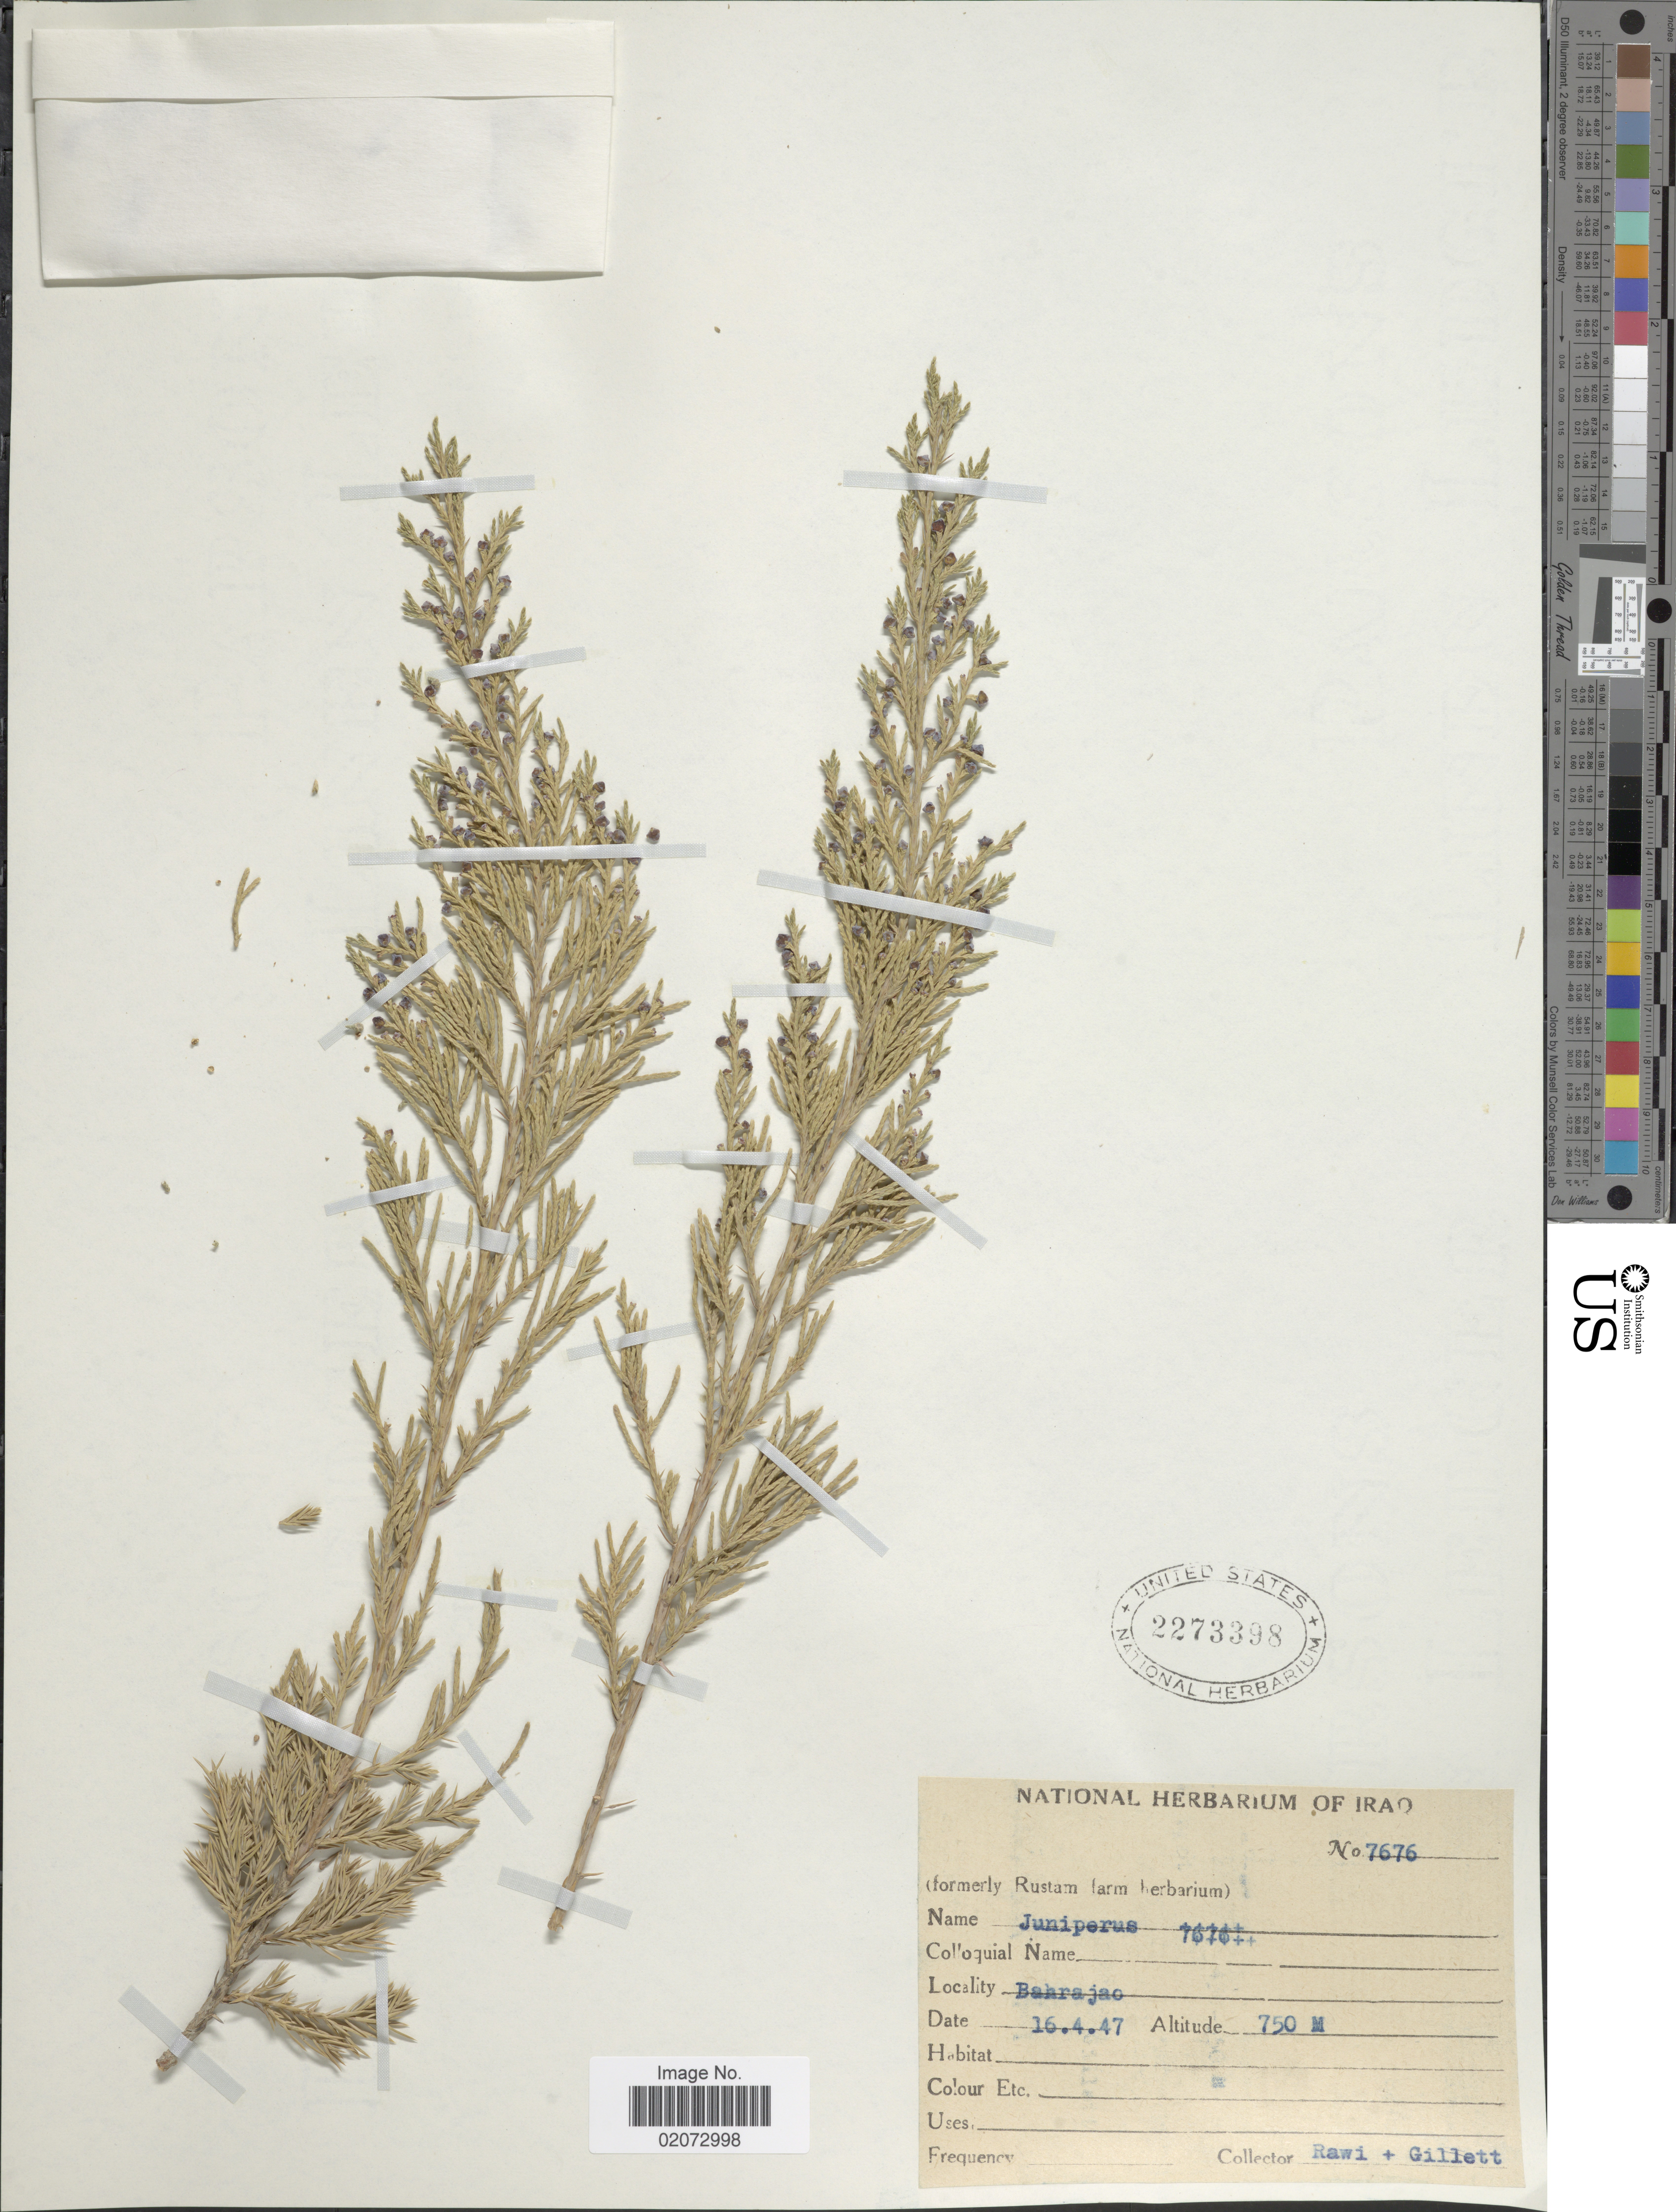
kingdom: Plantae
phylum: Tracheophyta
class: Pinopsida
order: Pinales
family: Cupressaceae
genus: Juniperus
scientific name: Juniperus sp.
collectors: -. Rawi & Gillett, --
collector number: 7676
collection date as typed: Transcribed d/m/y: 16/4/47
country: Iraq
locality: Bahrajao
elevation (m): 750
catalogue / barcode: US 2273398